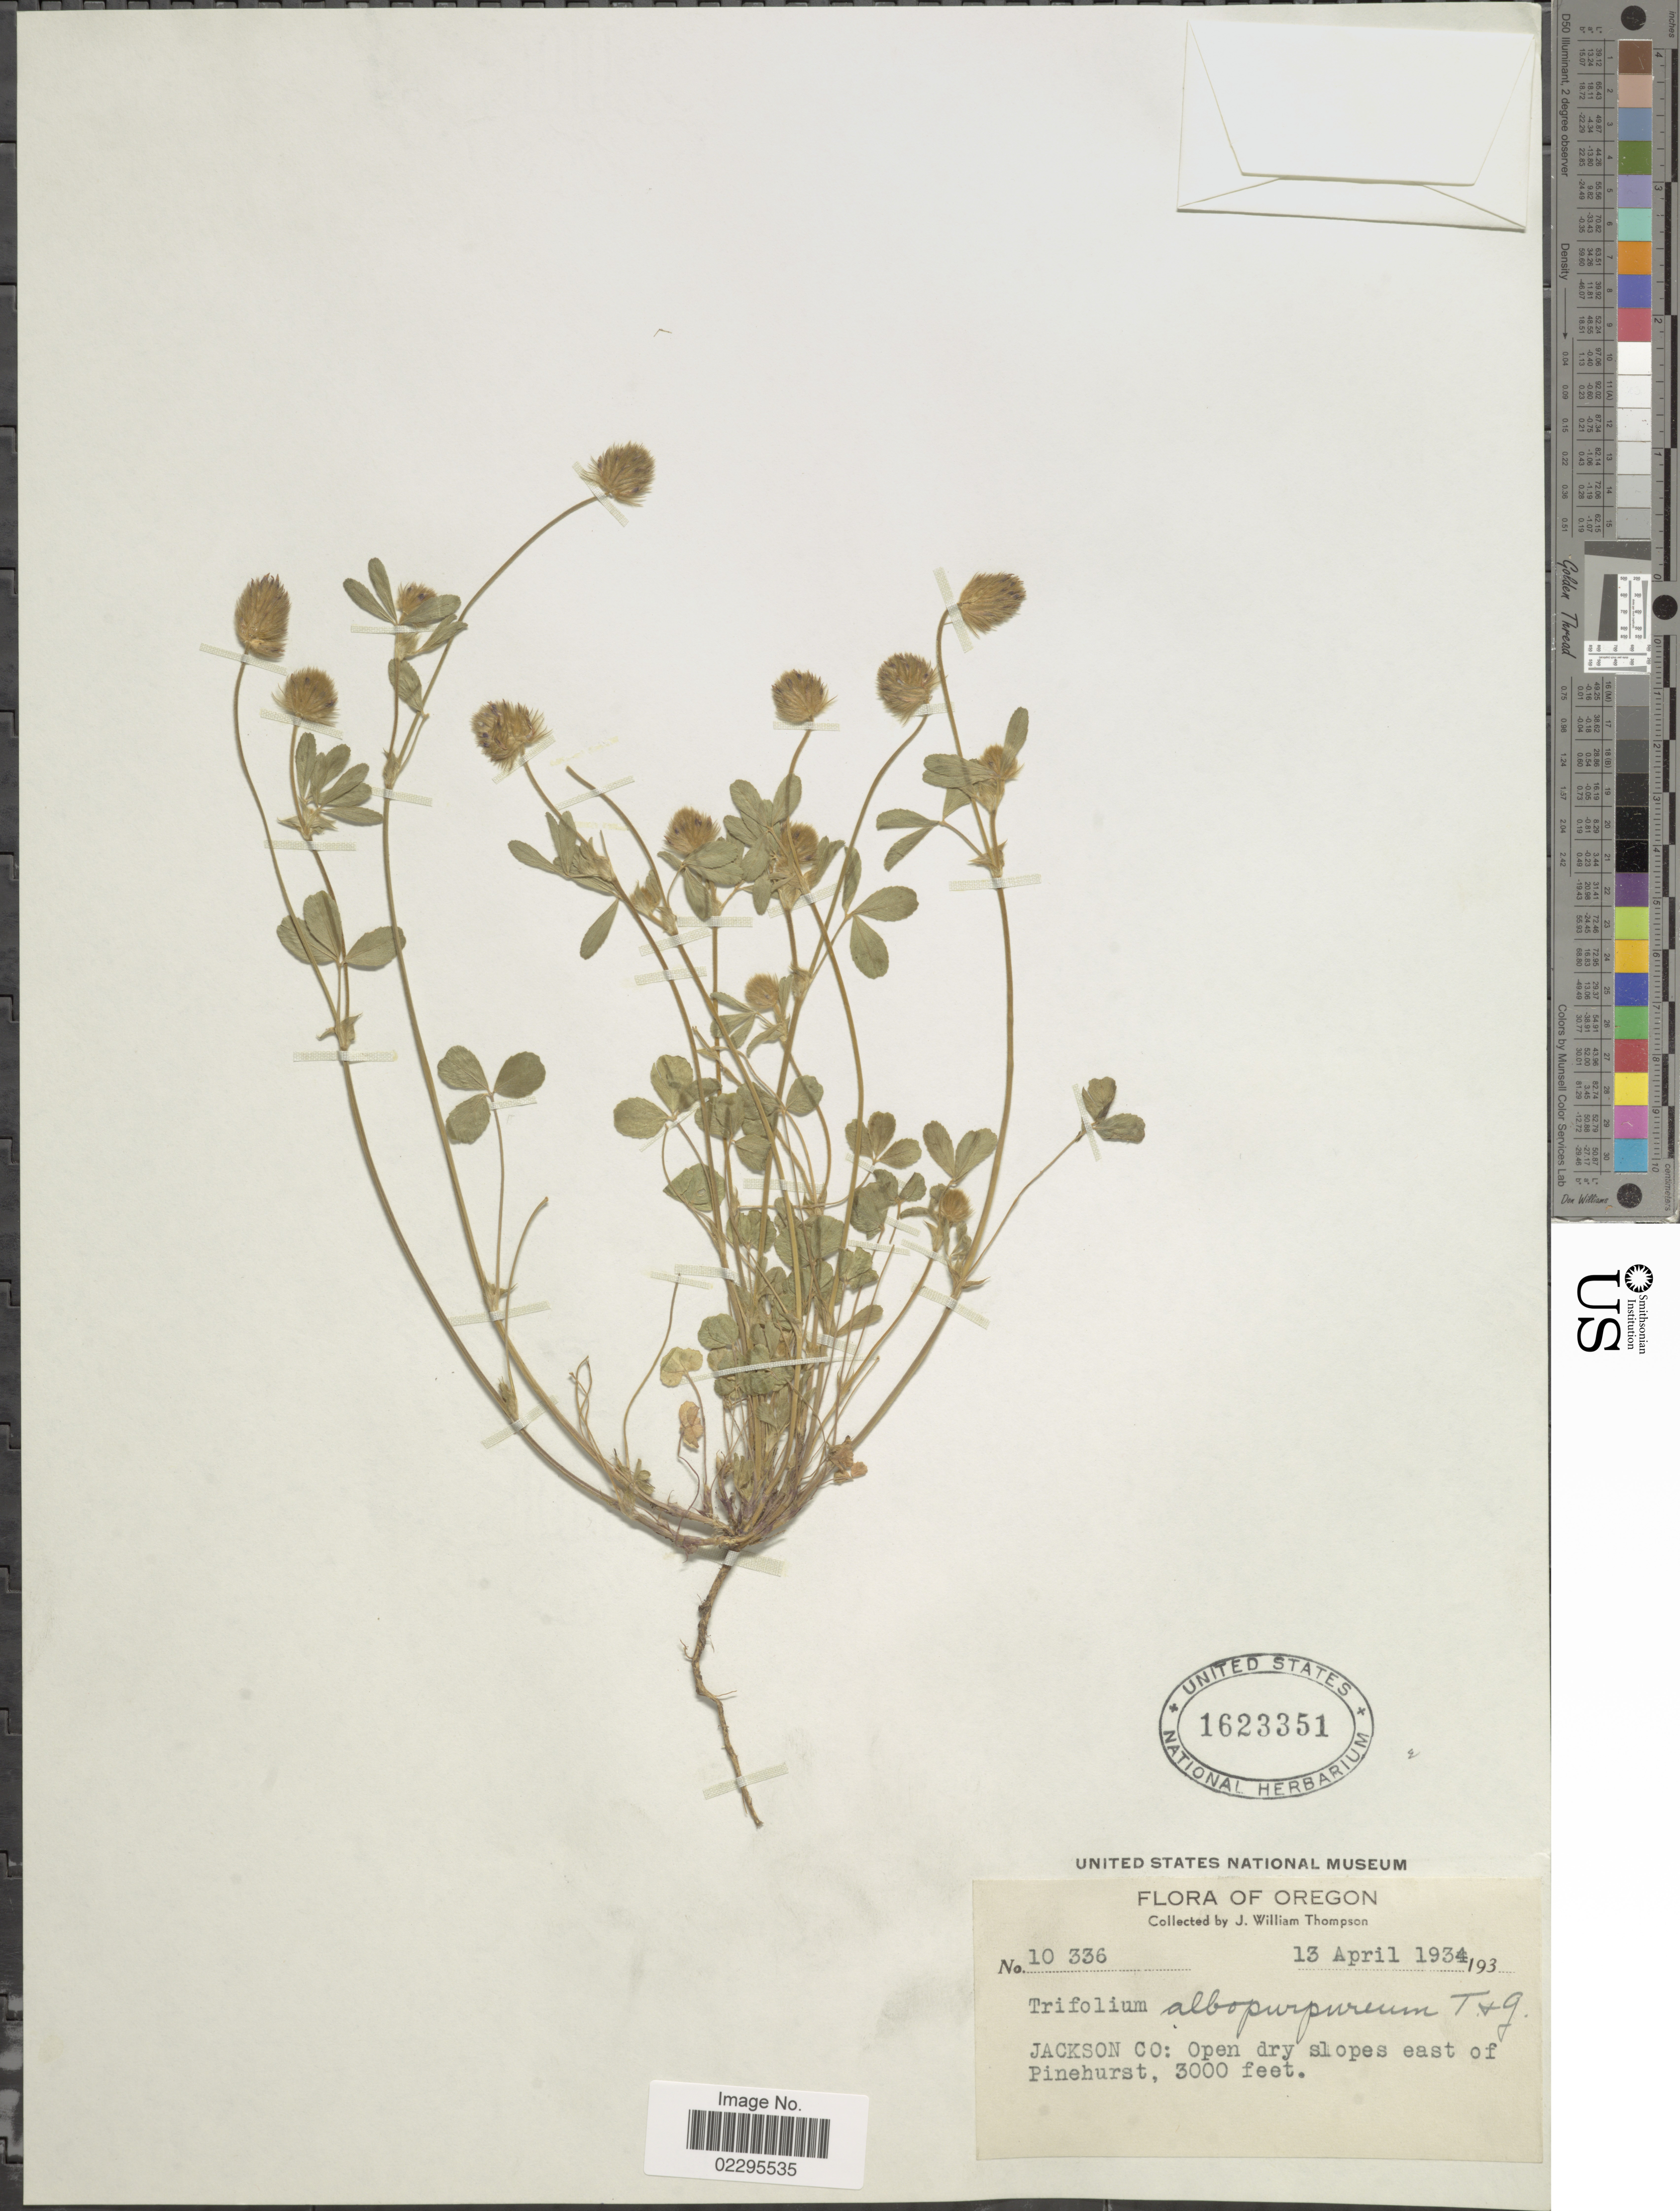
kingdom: Plantae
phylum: Tracheophyta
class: Magnoliopsida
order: Fabales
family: Fabaceae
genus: Trifolium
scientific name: Trifolium albopurpureum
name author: Torr. & A. Gray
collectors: J. W. Thompson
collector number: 10336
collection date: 1934-04-13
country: United States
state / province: Oregon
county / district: Jackson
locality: Jackson Co: east of Pinehurst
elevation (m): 914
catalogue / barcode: US 1623351